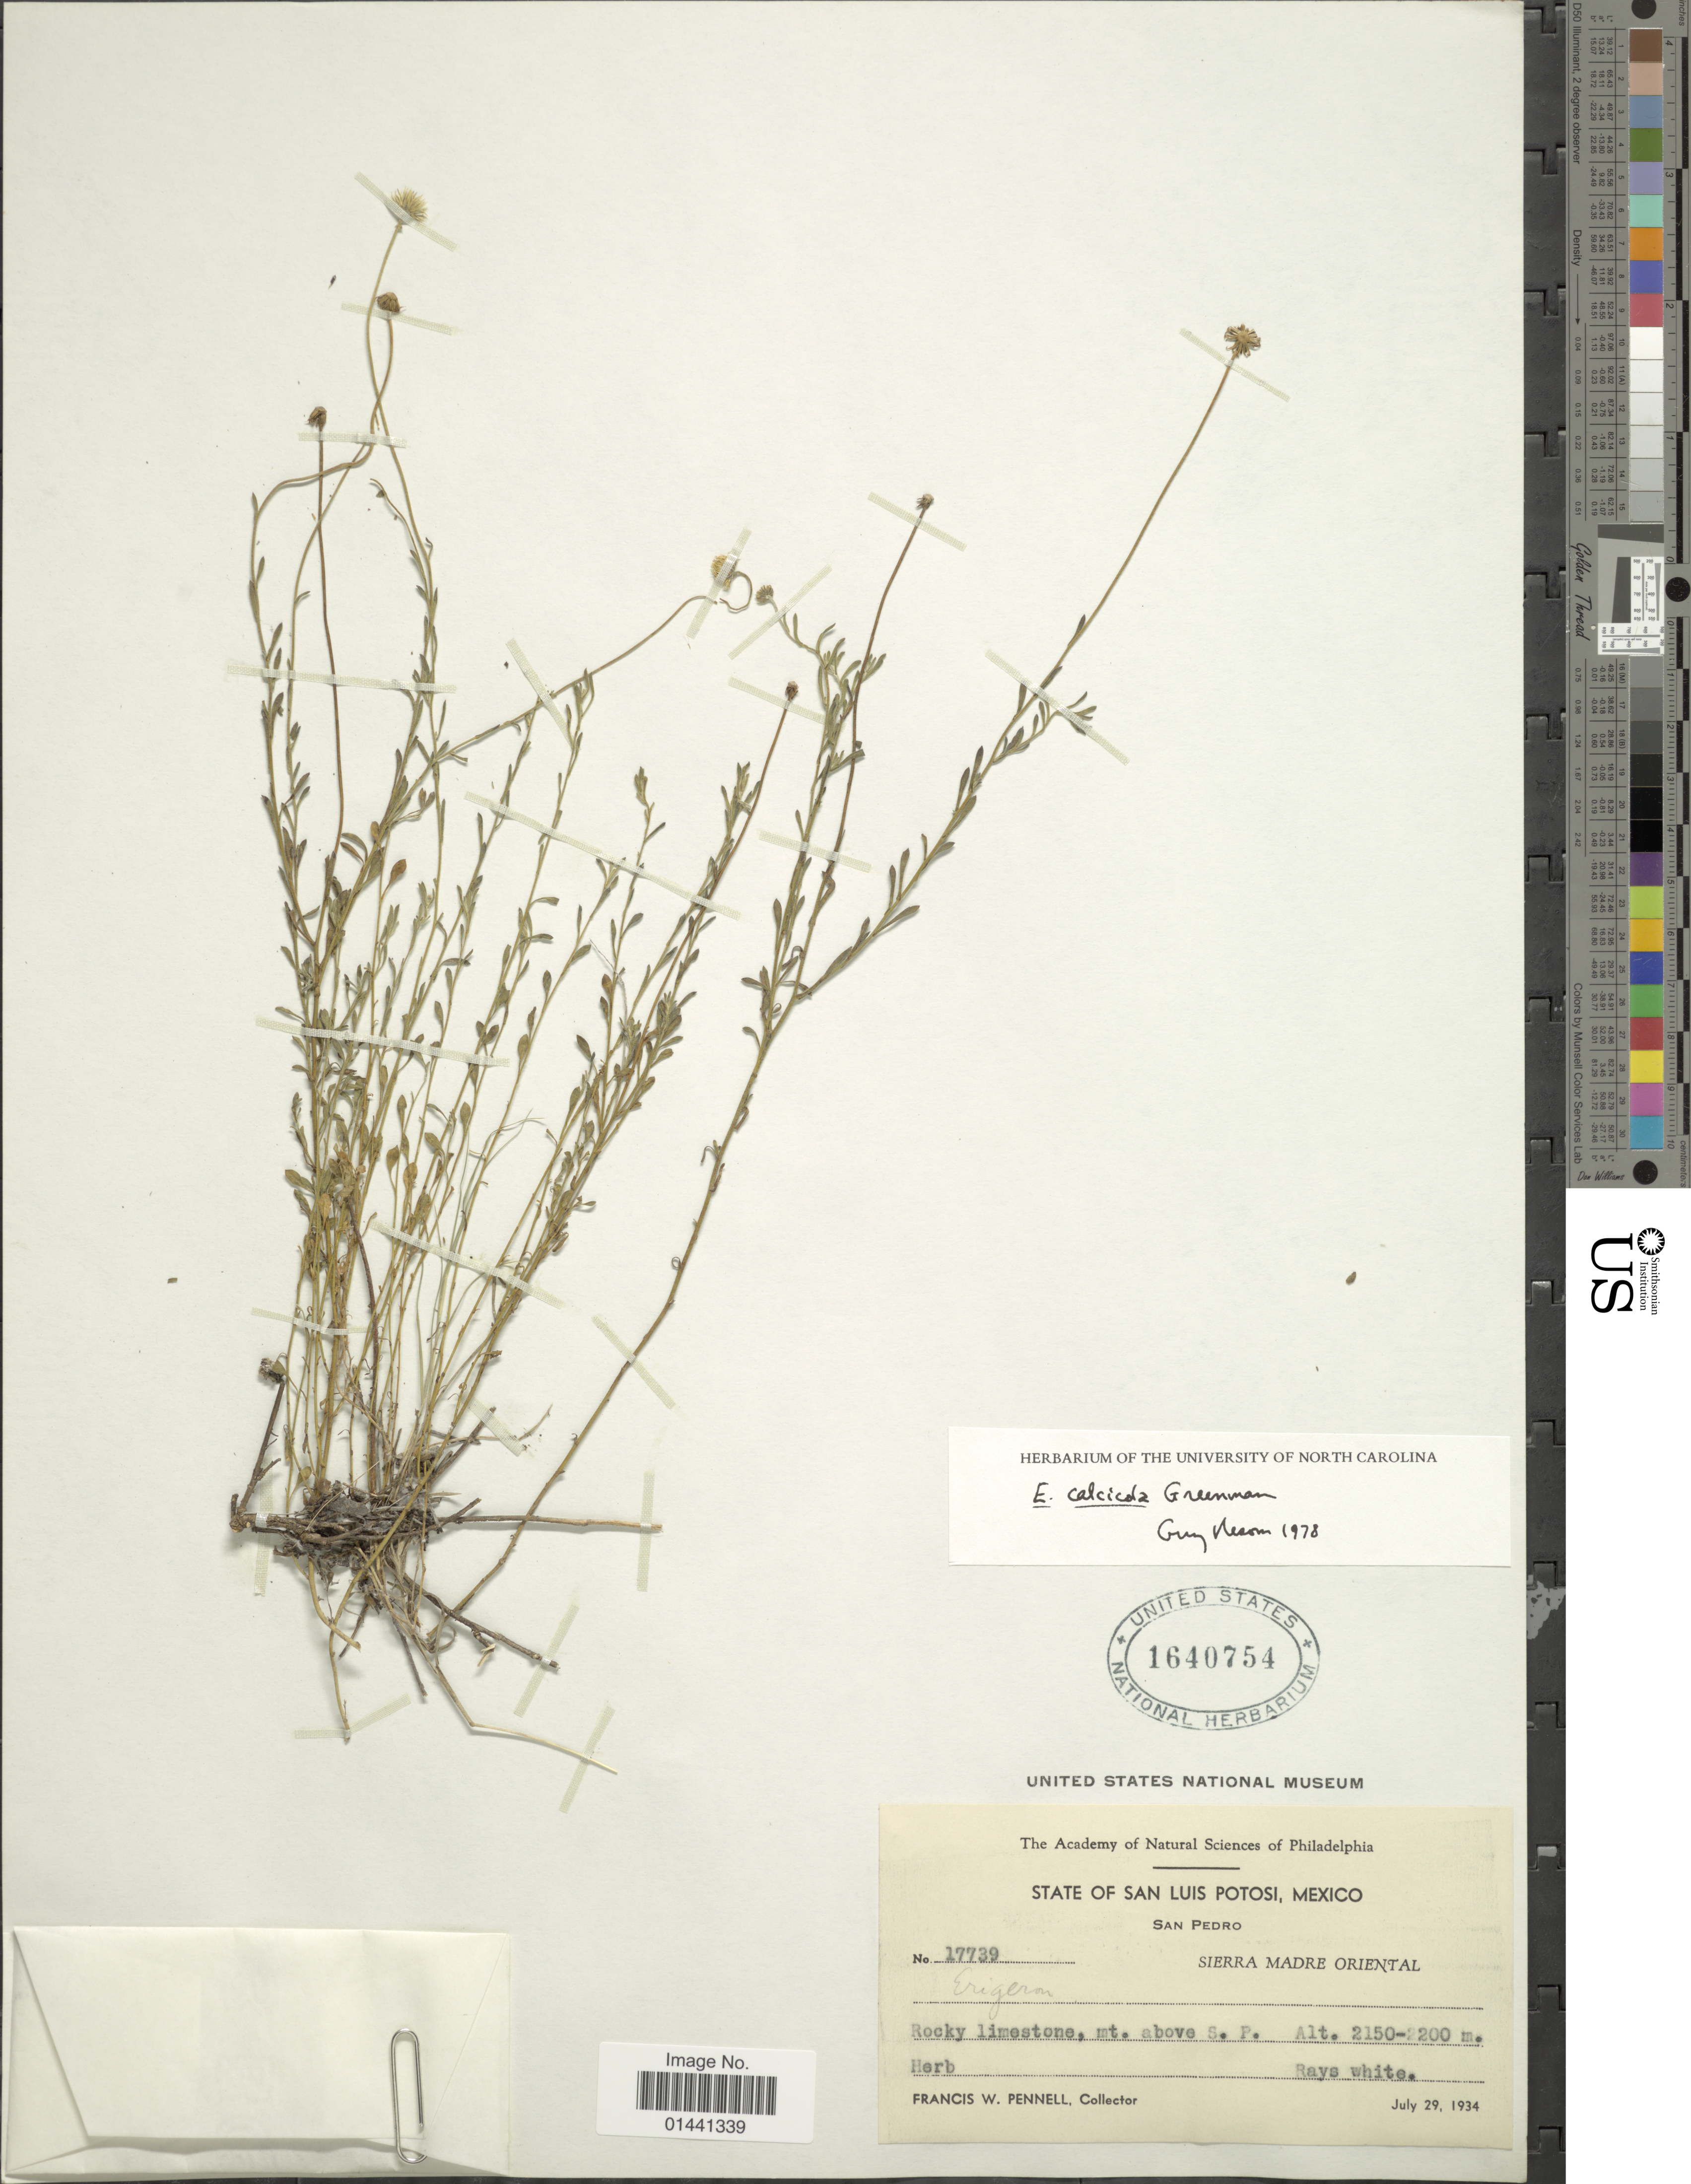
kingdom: Plantae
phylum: Tracheophyta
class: Magnoliopsida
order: Asterales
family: Asteraceae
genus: Erigeron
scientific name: Erigeron calcicola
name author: Greenm.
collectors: F. W. Pennell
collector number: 17739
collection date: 1934-07-29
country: Mexico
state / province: San Luis Potosí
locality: San Pedro, Sierra Madre Oriental, rocky limestone, mt. above S.P.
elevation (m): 2150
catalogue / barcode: US 1640754